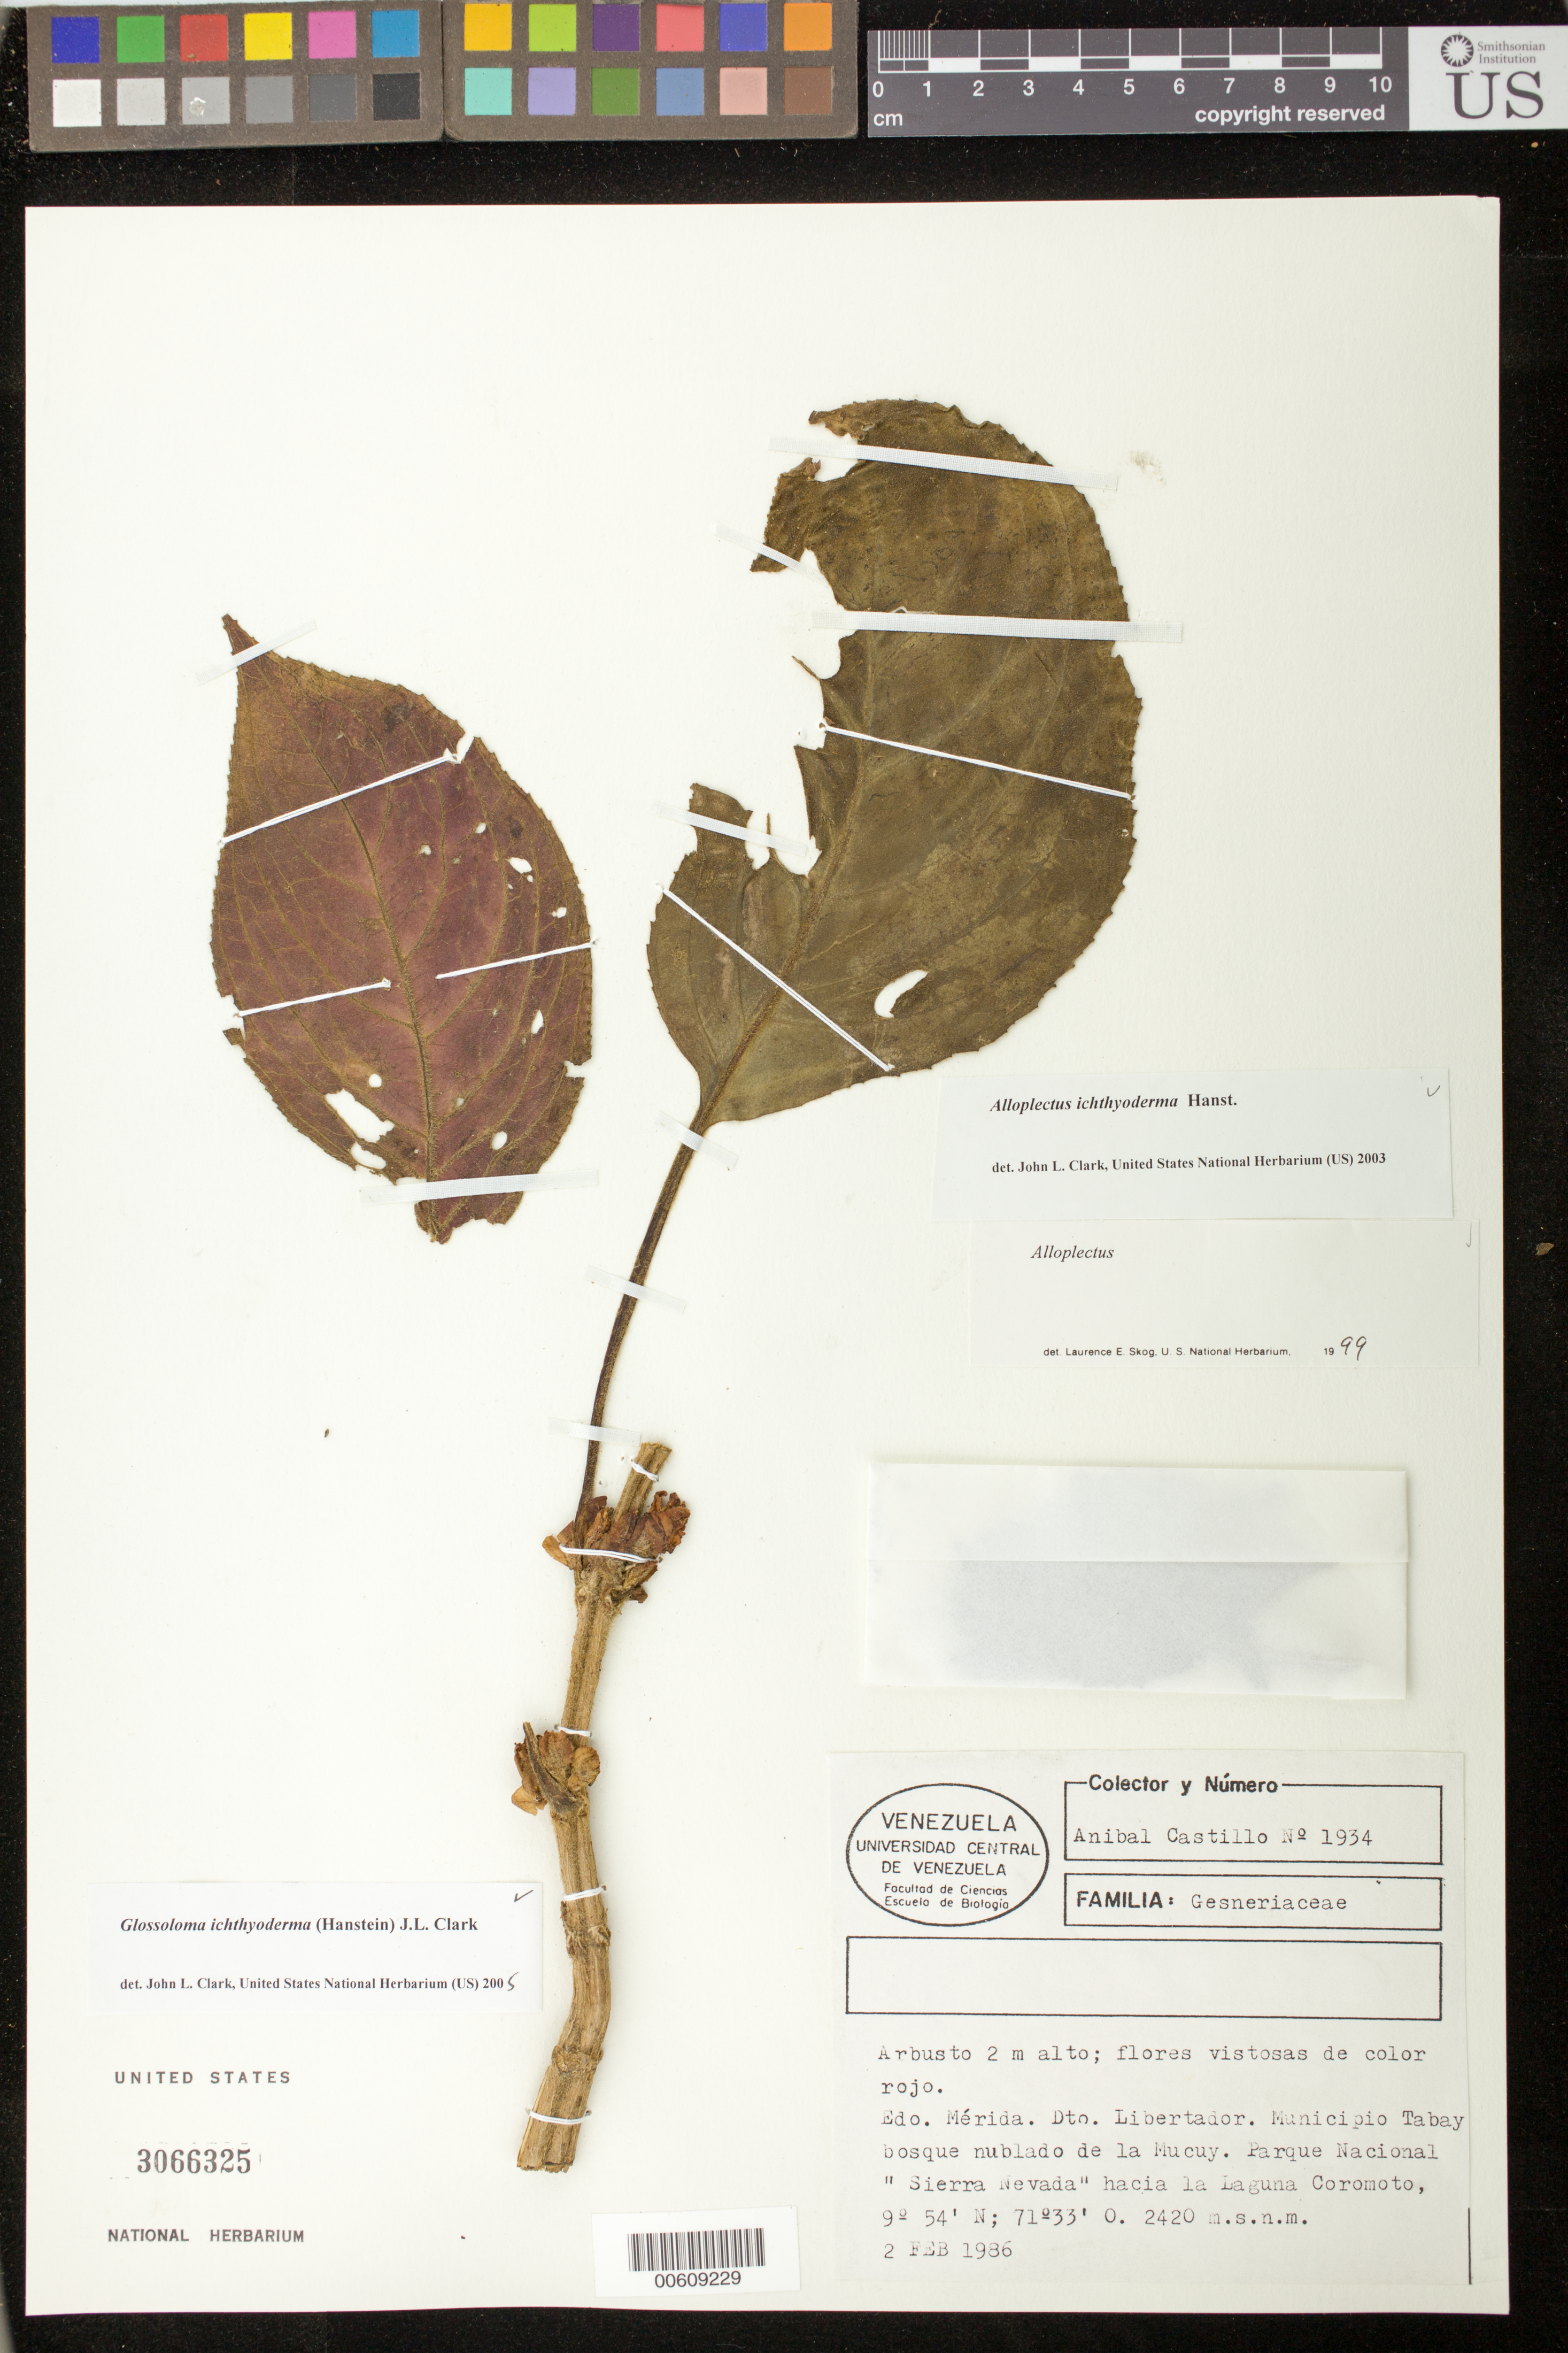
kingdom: Plantae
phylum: Tracheophyta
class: Magnoliopsida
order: Lamiales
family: Gesneriaceae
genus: Glossoloma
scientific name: Glossoloma ichthyoderma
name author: (Hanst.) J.L. Clark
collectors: A. Castillo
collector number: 1934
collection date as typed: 02 Feb 1986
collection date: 1986-02-02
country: Venezuela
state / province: Mérida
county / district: Libertador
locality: Mpio. Tabay, bosque nublado de la Mucuy, parque Nacional "Sierra Nevada" hacia la Laguna Coromoto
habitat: Bosque nublado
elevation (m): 2420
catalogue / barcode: US 3066325